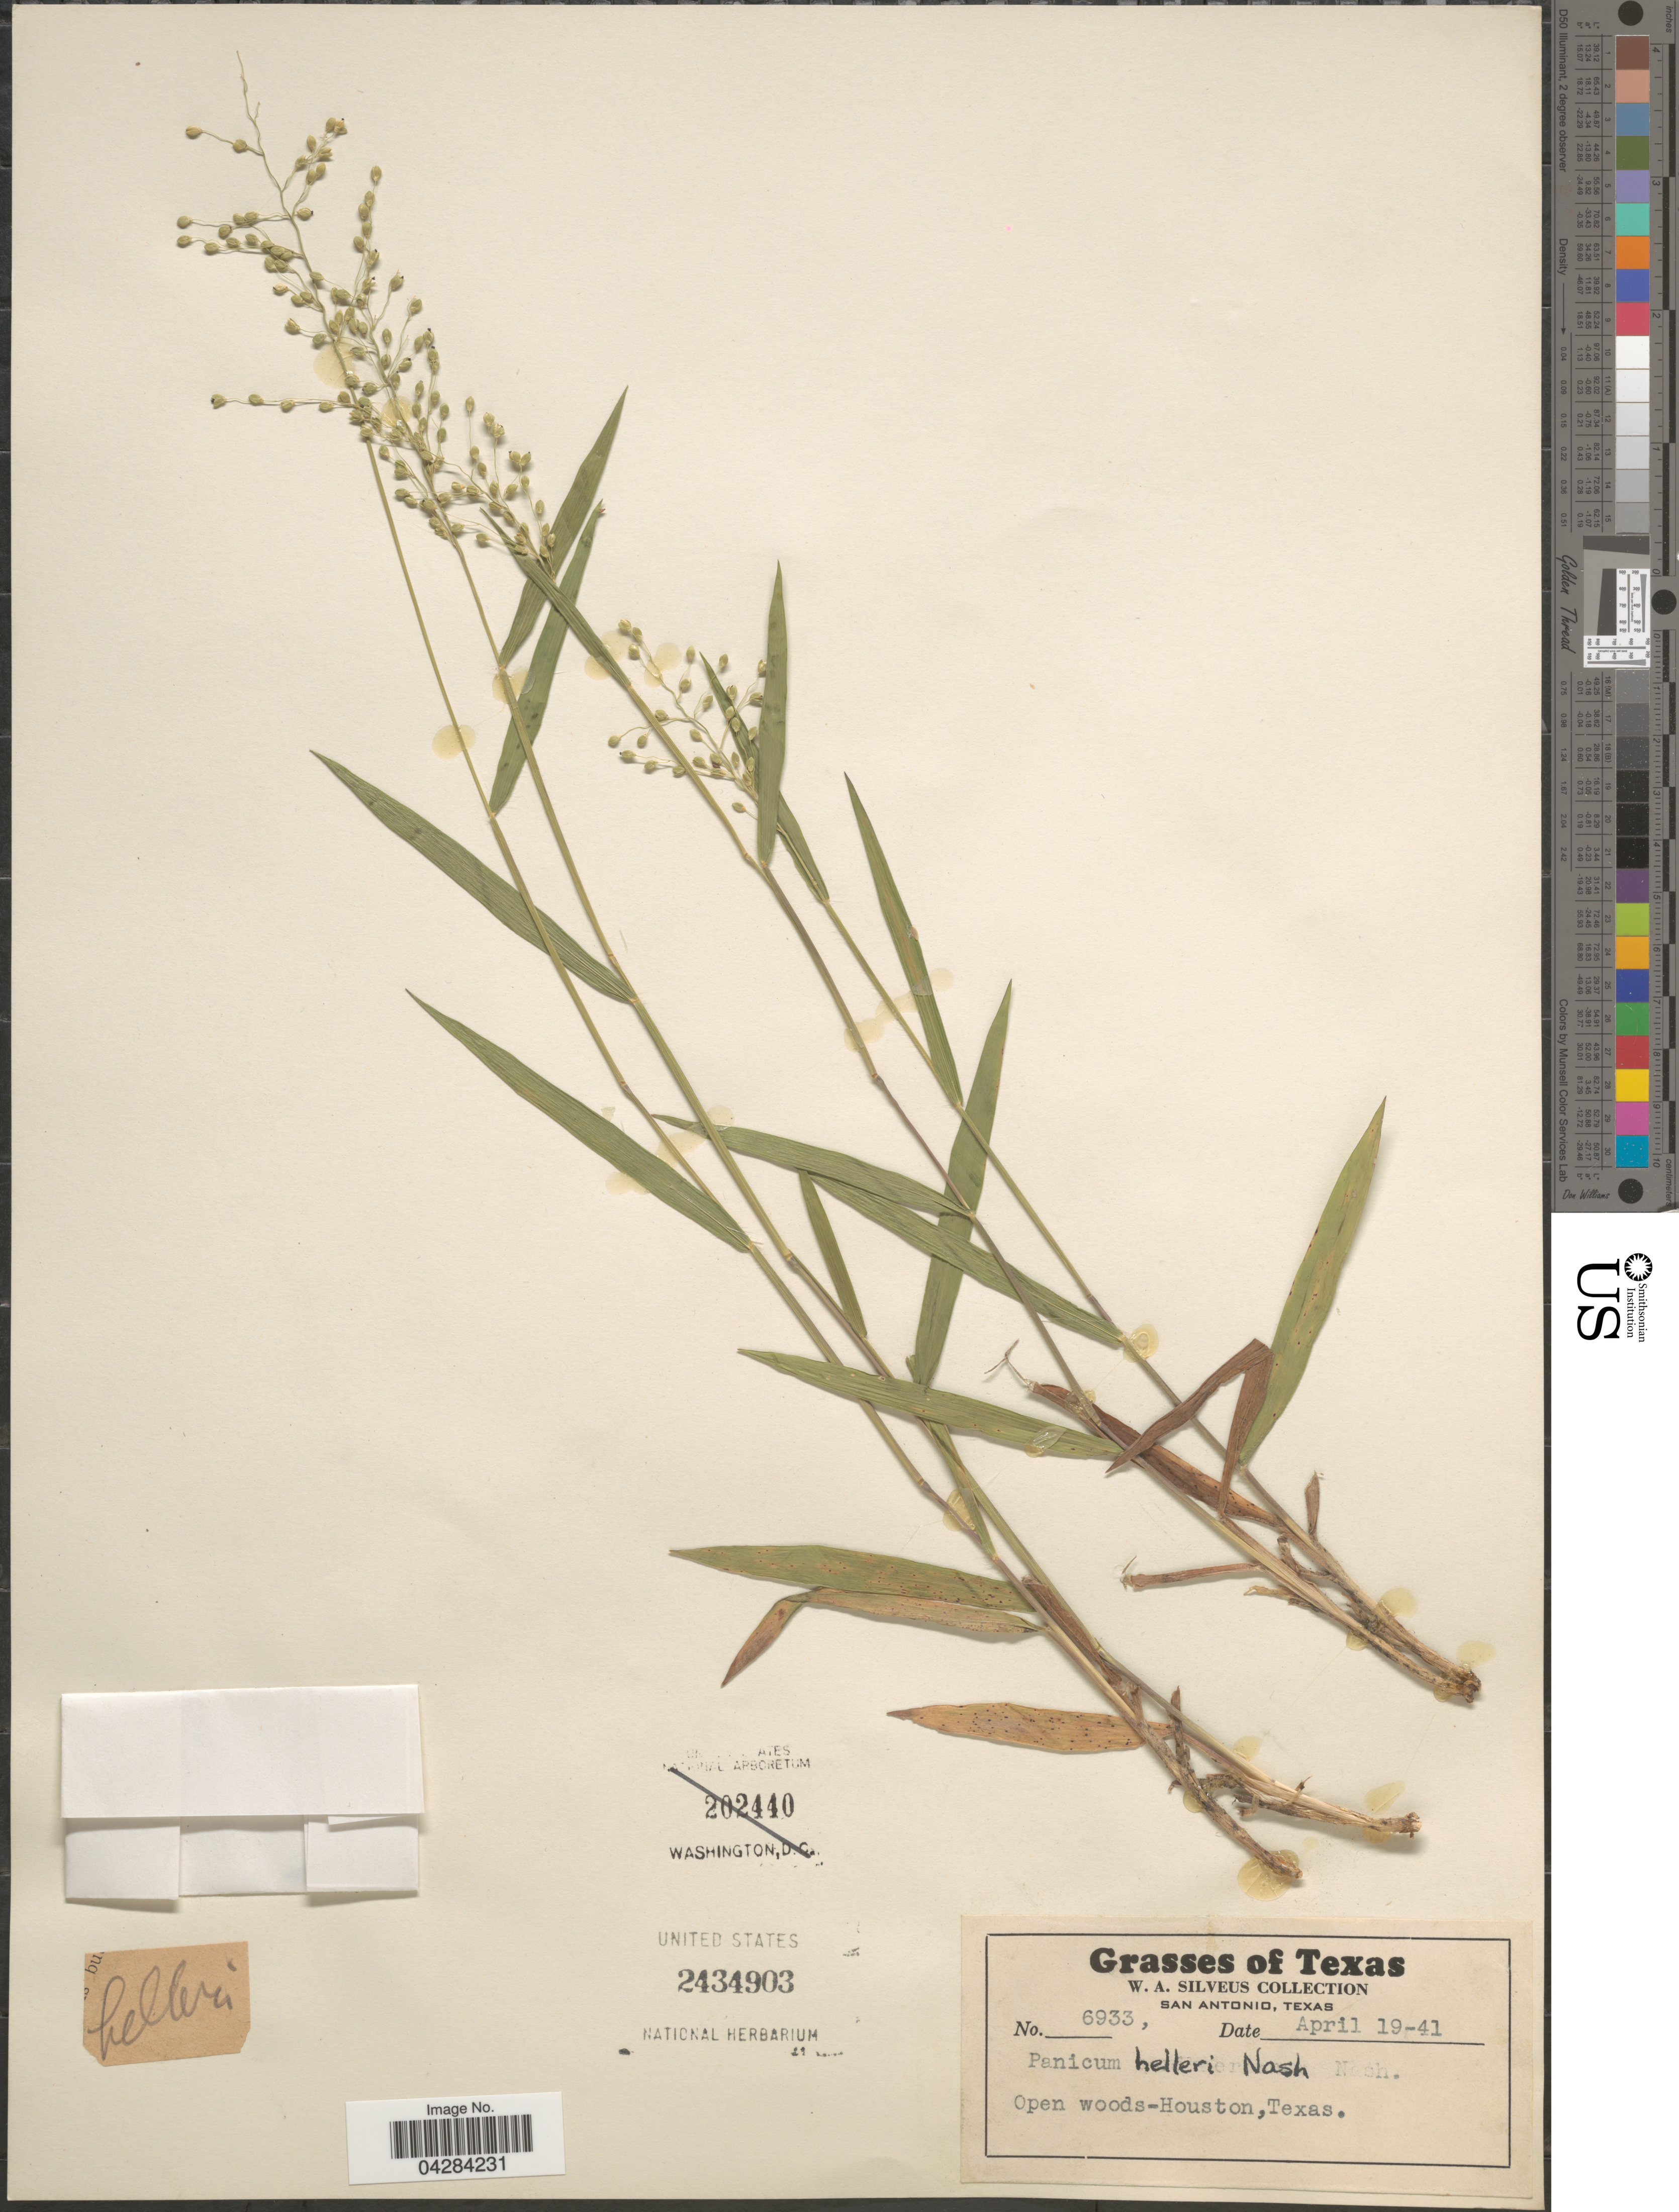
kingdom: Plantae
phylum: Tracheophyta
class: Liliopsida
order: Poales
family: Poaceae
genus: Dichanthelium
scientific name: Dichanthelium oligosanthes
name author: (Schult.) Gould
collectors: W. Silveus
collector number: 6933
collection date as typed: Transcribed d/m/y: 19/4/41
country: United States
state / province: Texas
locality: Open woods-Houston.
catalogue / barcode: US 2434903